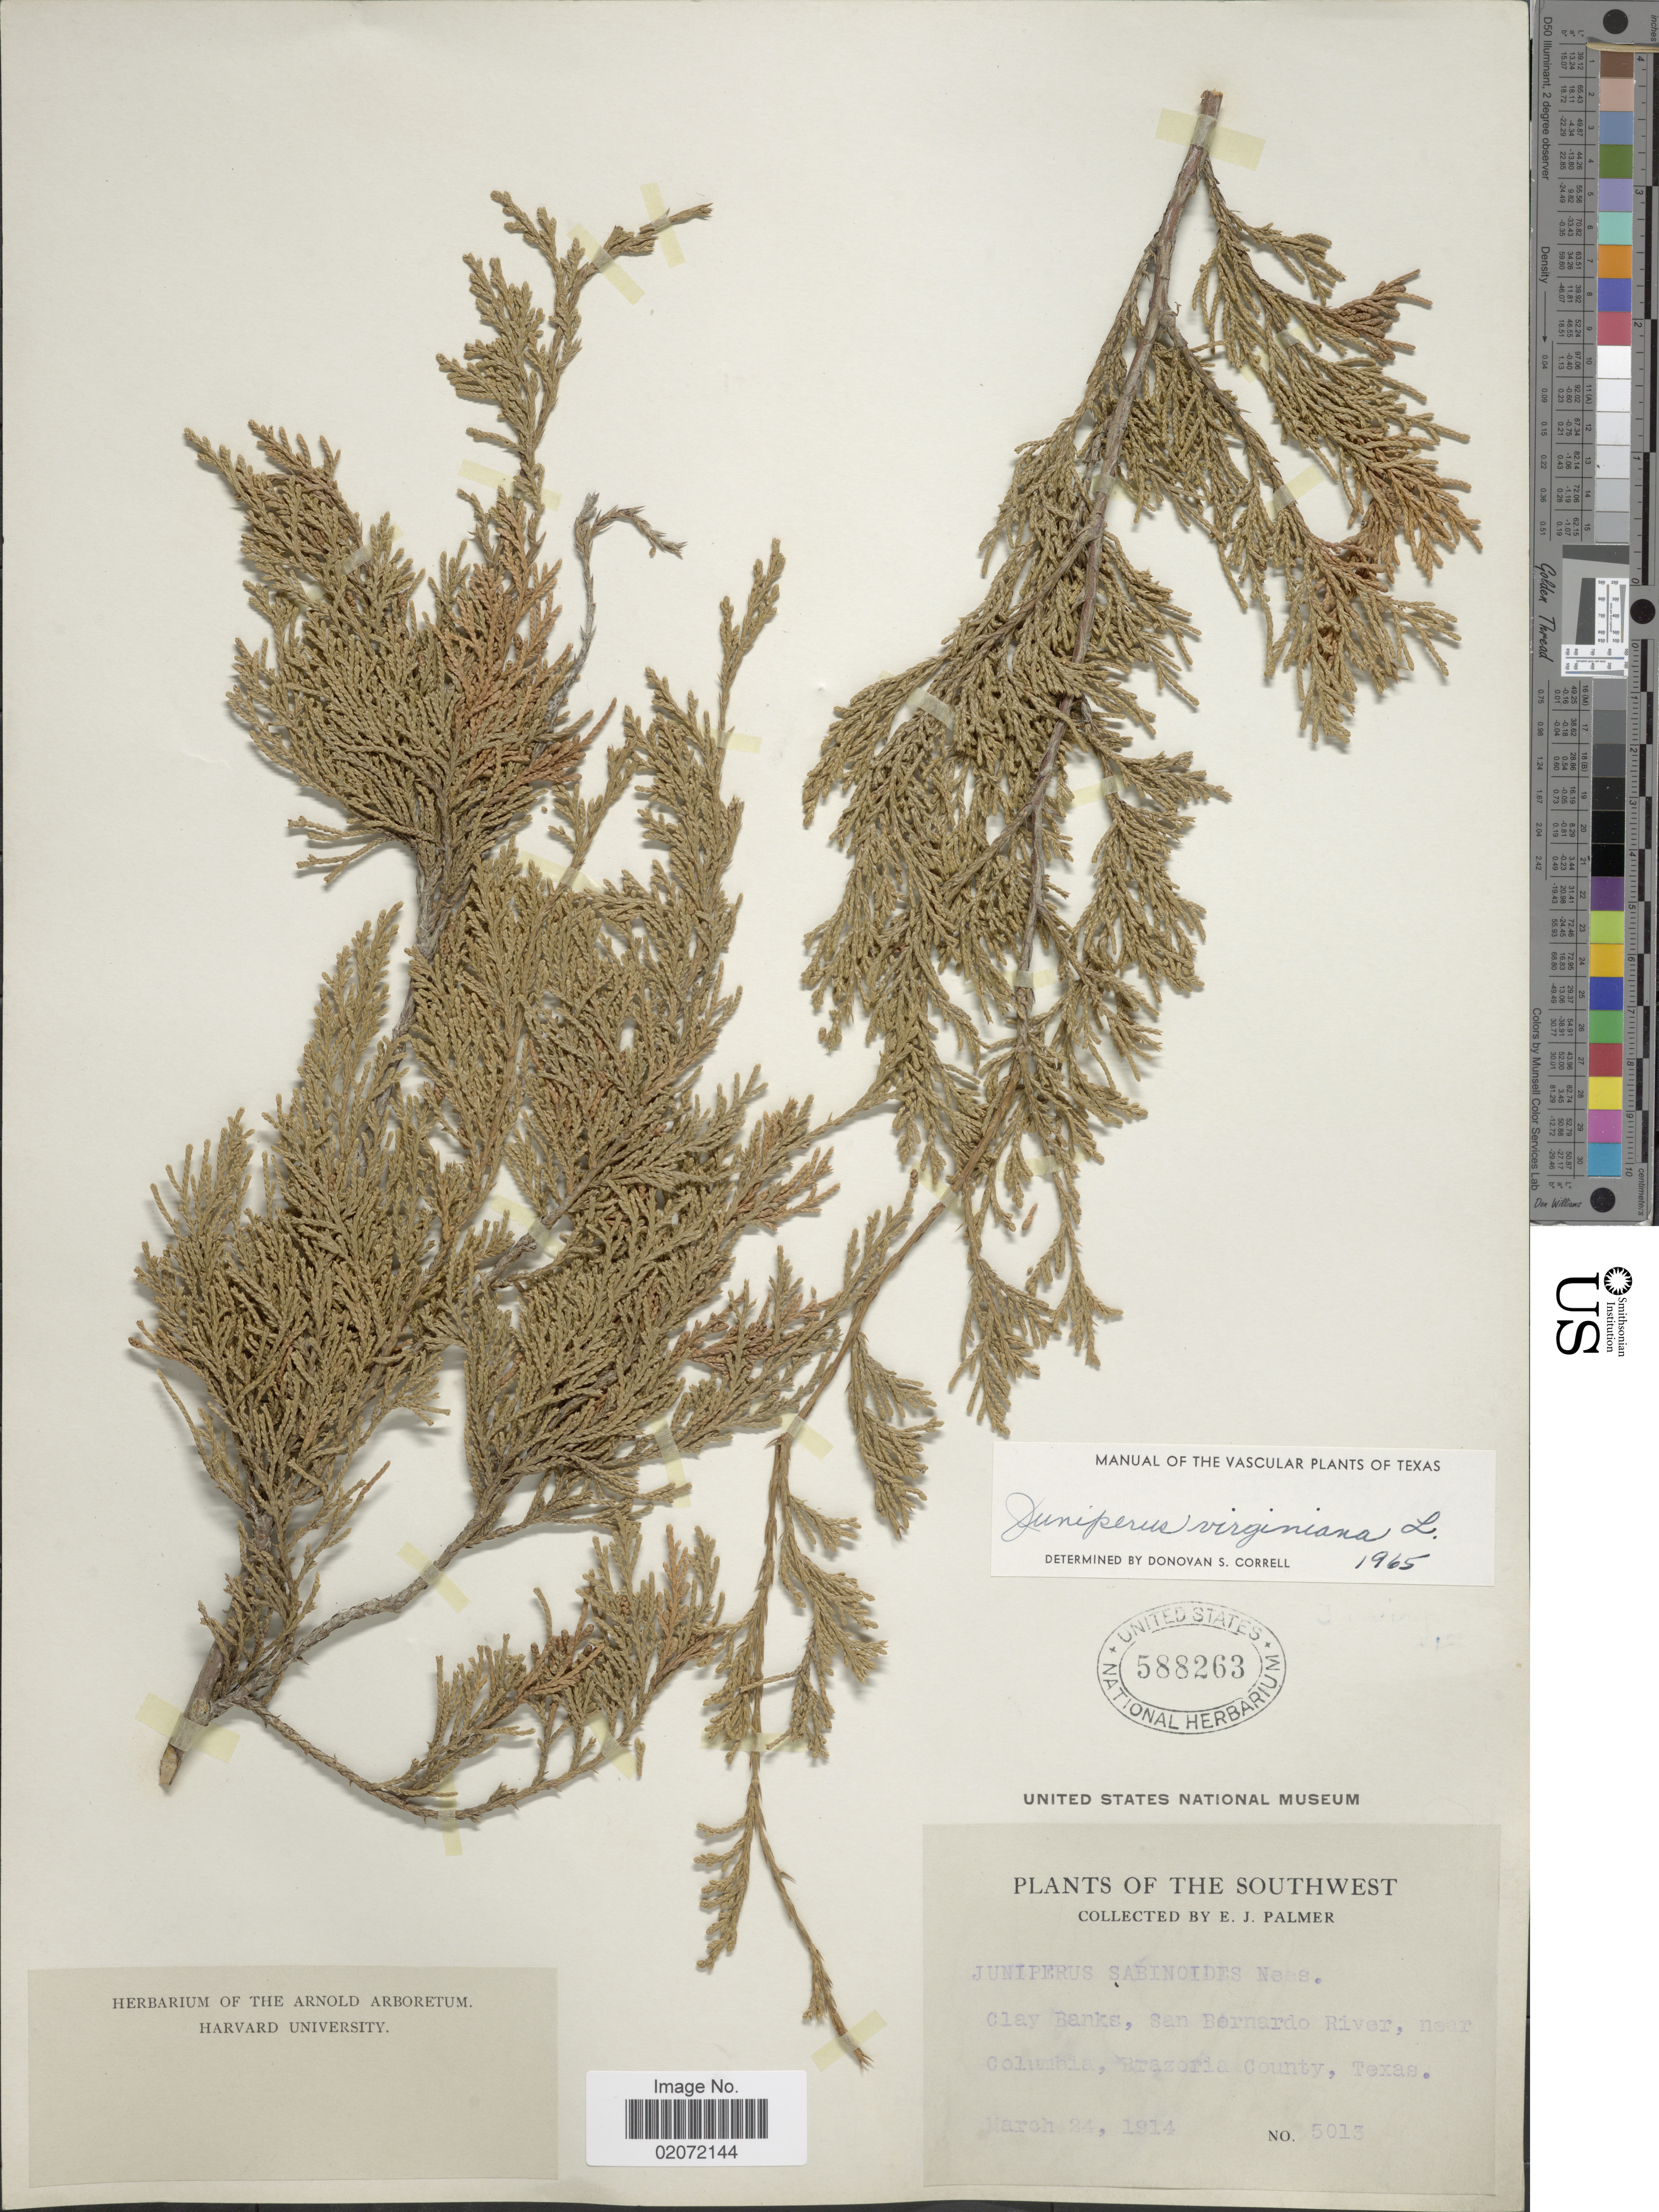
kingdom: Plantae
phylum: Tracheophyta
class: Pinopsida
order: Pinales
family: Cupressaceae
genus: Juniperus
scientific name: Juniperus virginiana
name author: L.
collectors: E. J. Palmer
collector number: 5013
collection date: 1914-03-24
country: United States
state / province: Texas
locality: Clay Banks, San Bernardino River, near Columbia, Prazoria County, Texas.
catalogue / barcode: US 588263